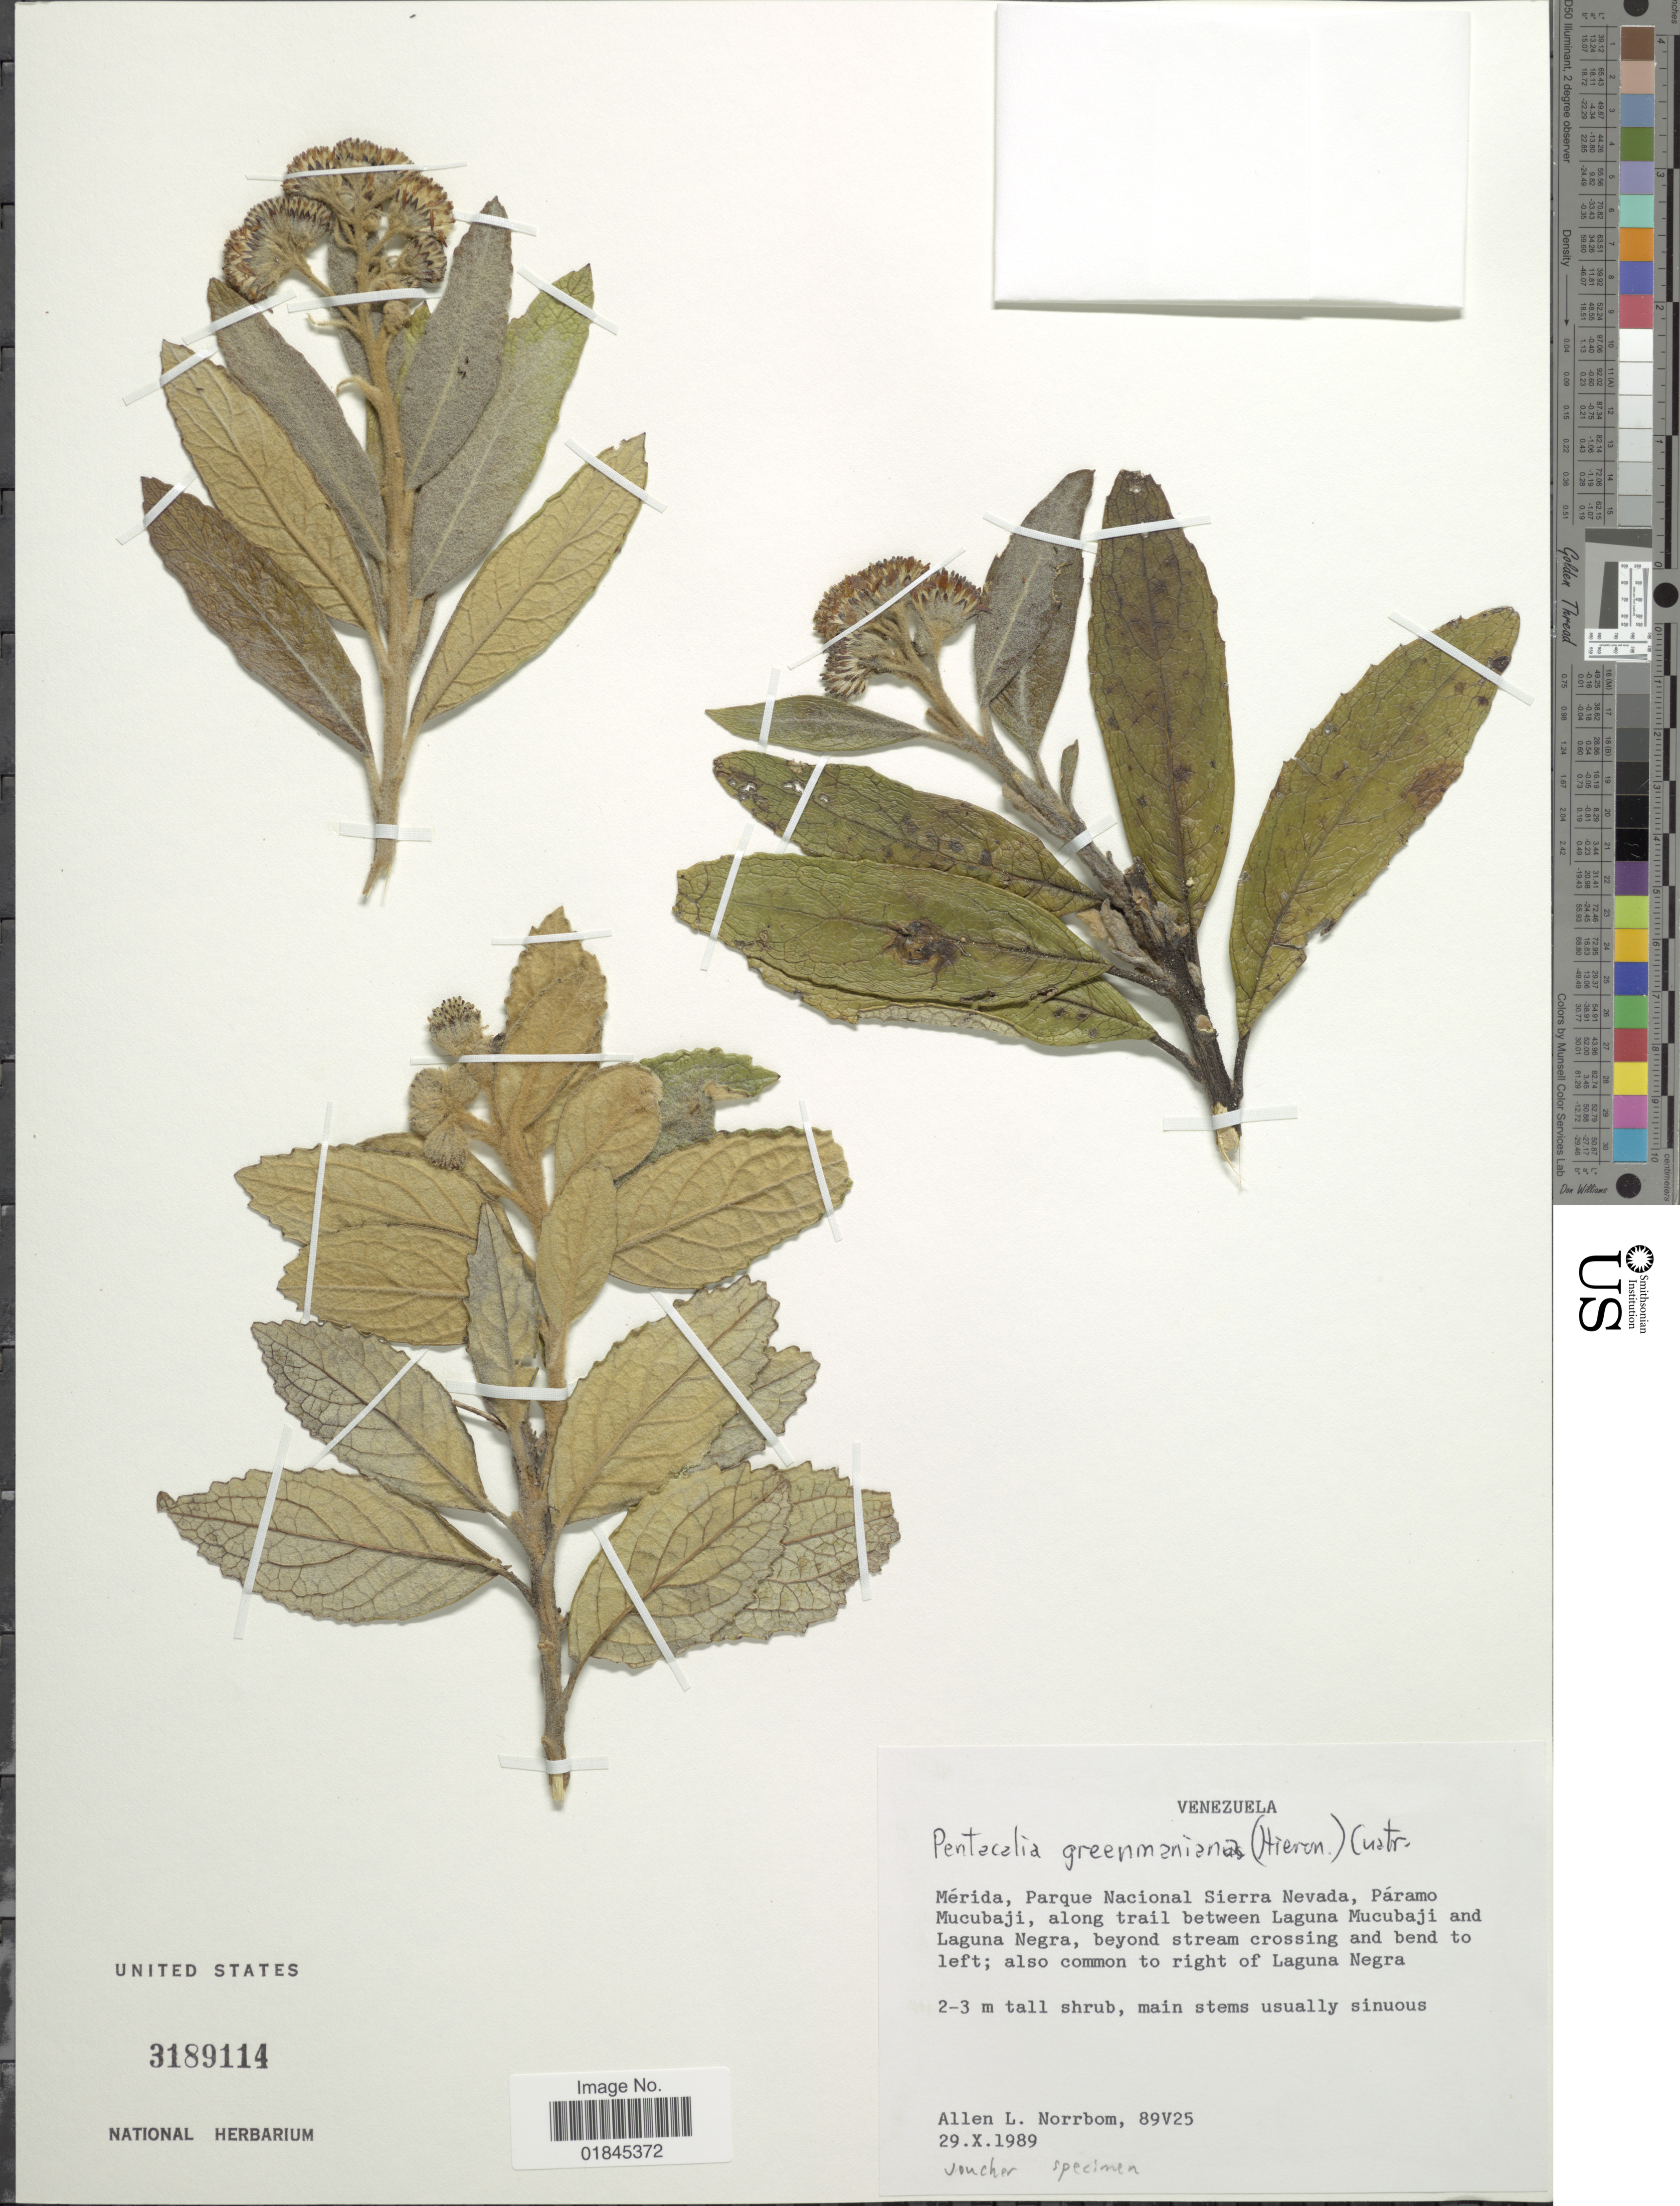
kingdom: Plantae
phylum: Tracheophyta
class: Magnoliopsida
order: Asterales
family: Asteraceae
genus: Pentacalia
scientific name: Pentacalia greenmaniana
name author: (Hieron.) Cuatrec.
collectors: A. L. Norrbom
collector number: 89V25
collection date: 1989-10-29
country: Venezuela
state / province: Mérida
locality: Mérida, Parque Nacional Sierra Nevada, Páramo Mucubaji,, along trail between Laguna Mucubaji and Laguna Negra, beyond stream crossing and bend to left; also common to right of Laguna Negra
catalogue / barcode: US 3189114